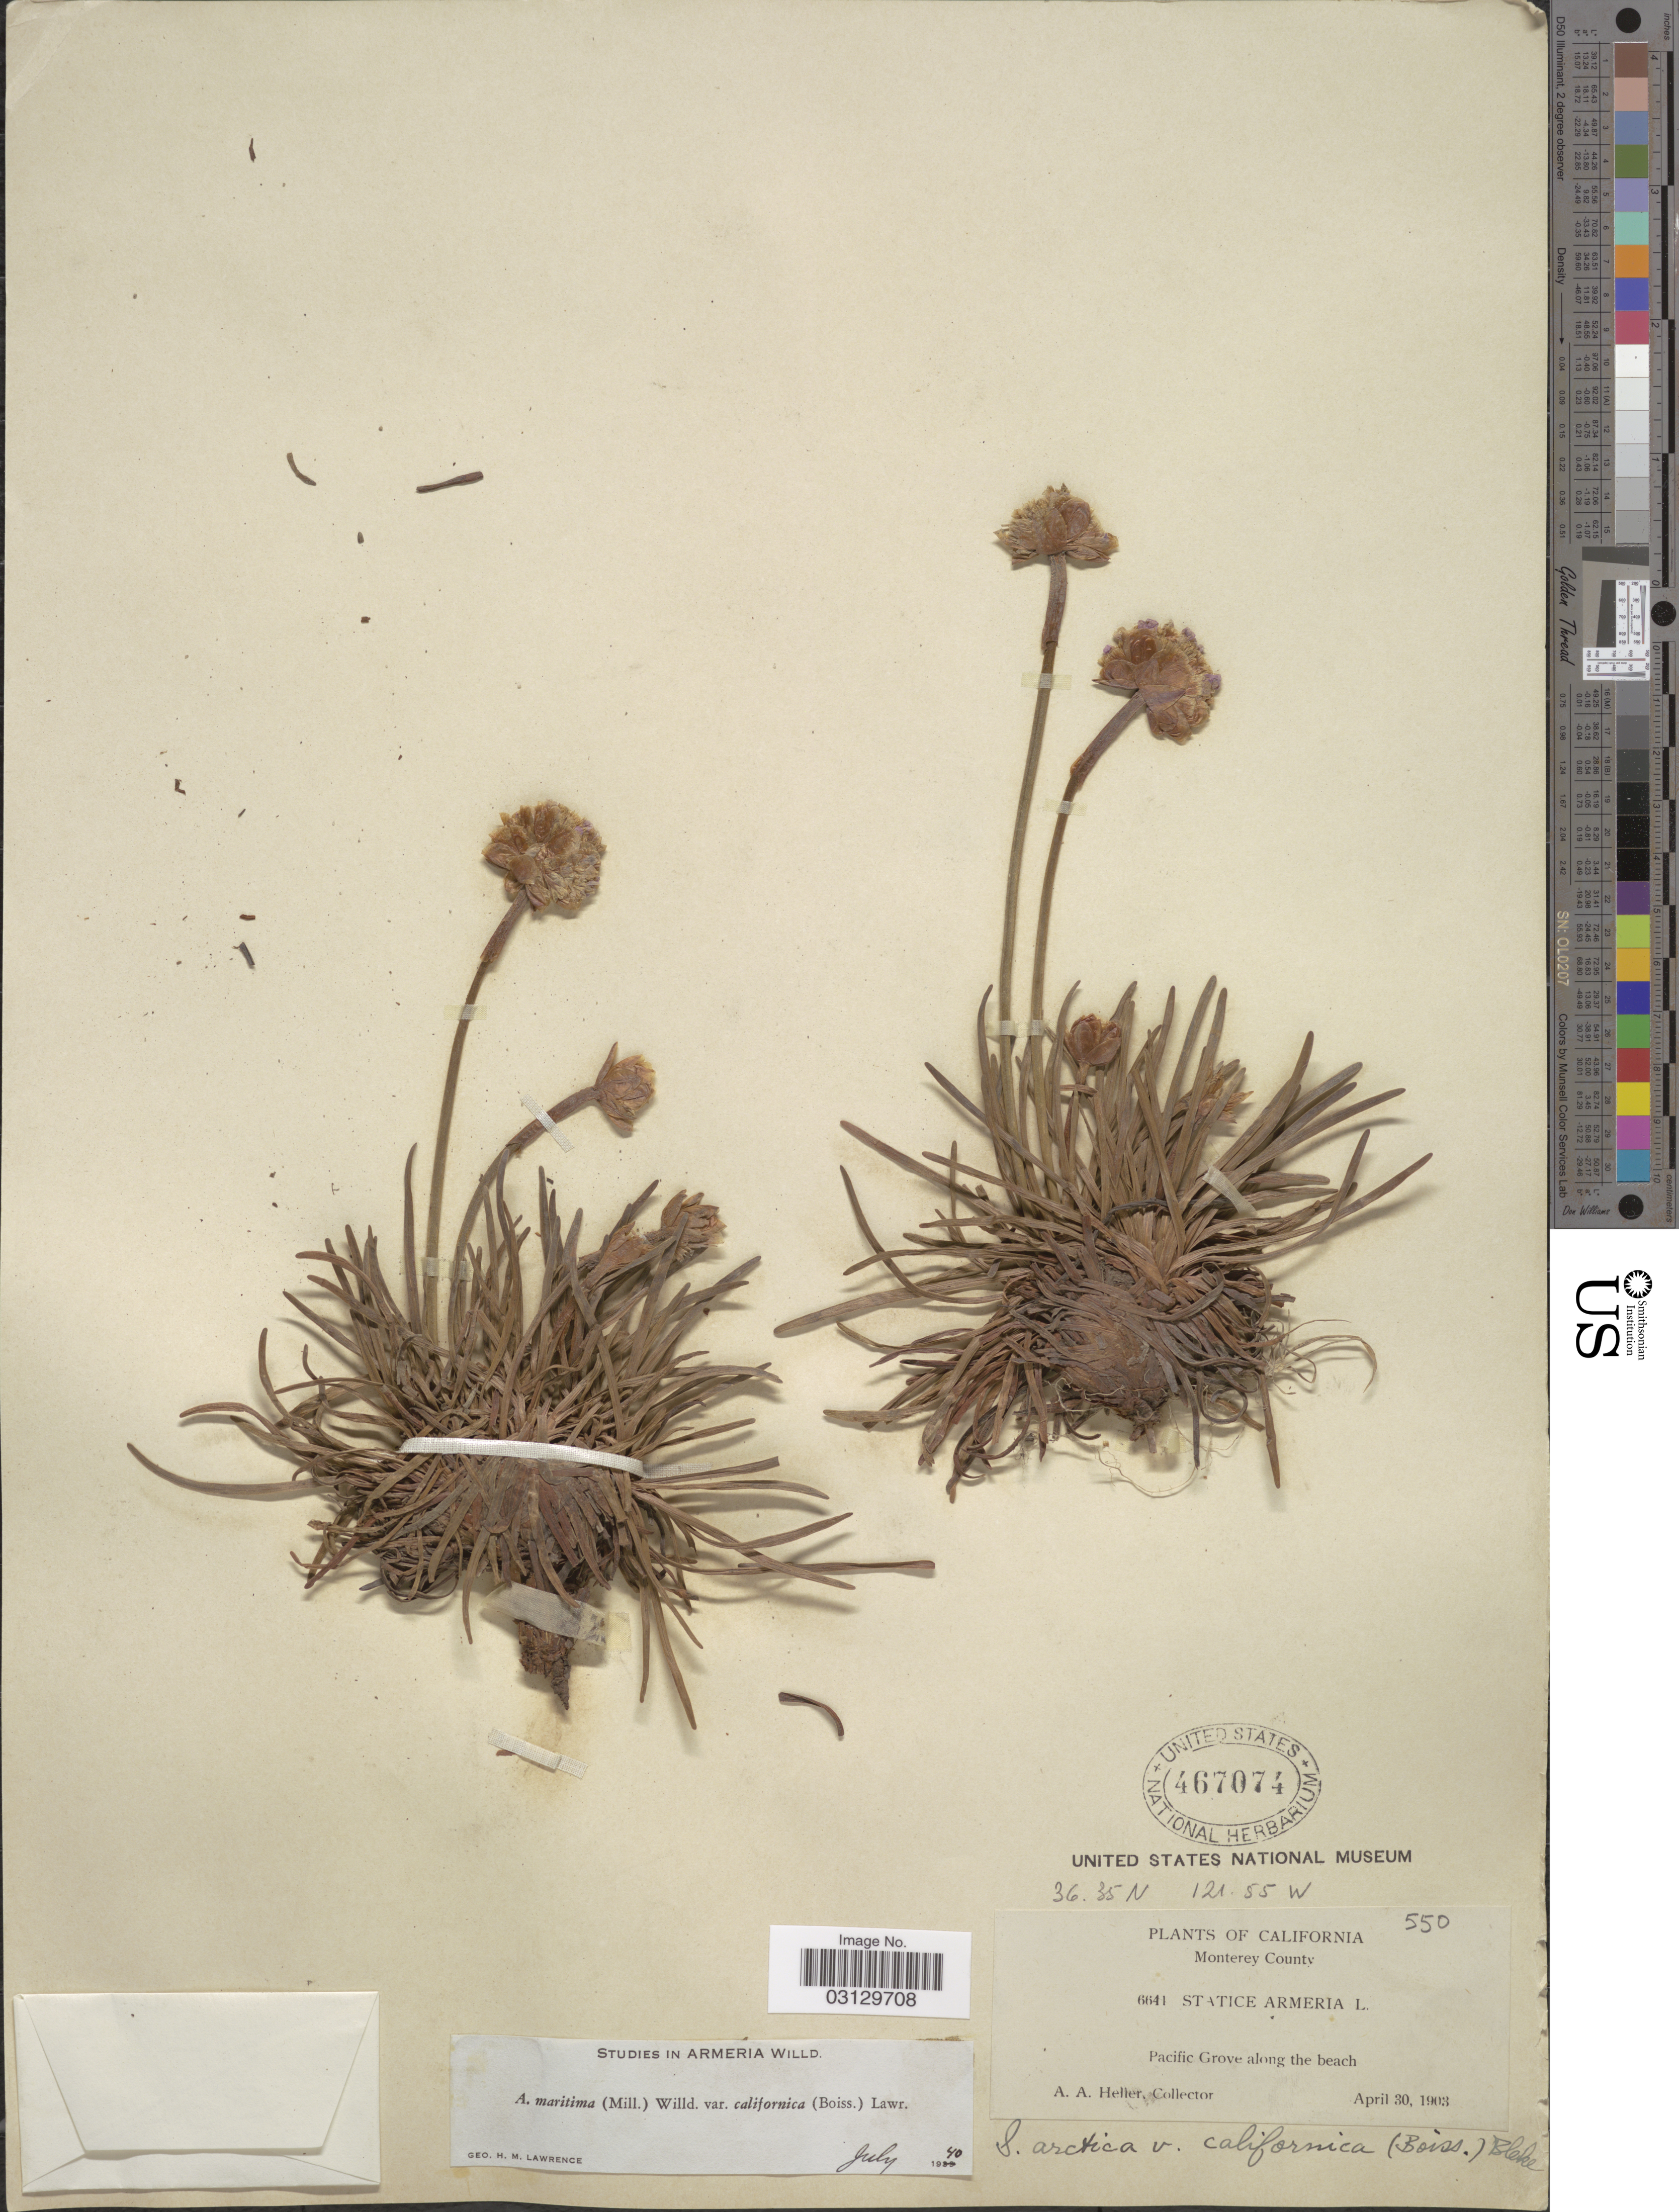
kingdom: Plantae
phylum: Tracheophyta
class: Magnoliopsida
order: Caryophyllales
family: Plumbaginaceae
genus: Armeria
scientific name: Armeria maritima subsp. californica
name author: (Boiss.) A.E. Porsild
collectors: A. A. Heller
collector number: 550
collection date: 1903-04-30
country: United States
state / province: California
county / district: Monterey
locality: Monterey County. Pacific Grove along the beach.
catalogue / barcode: US 467074